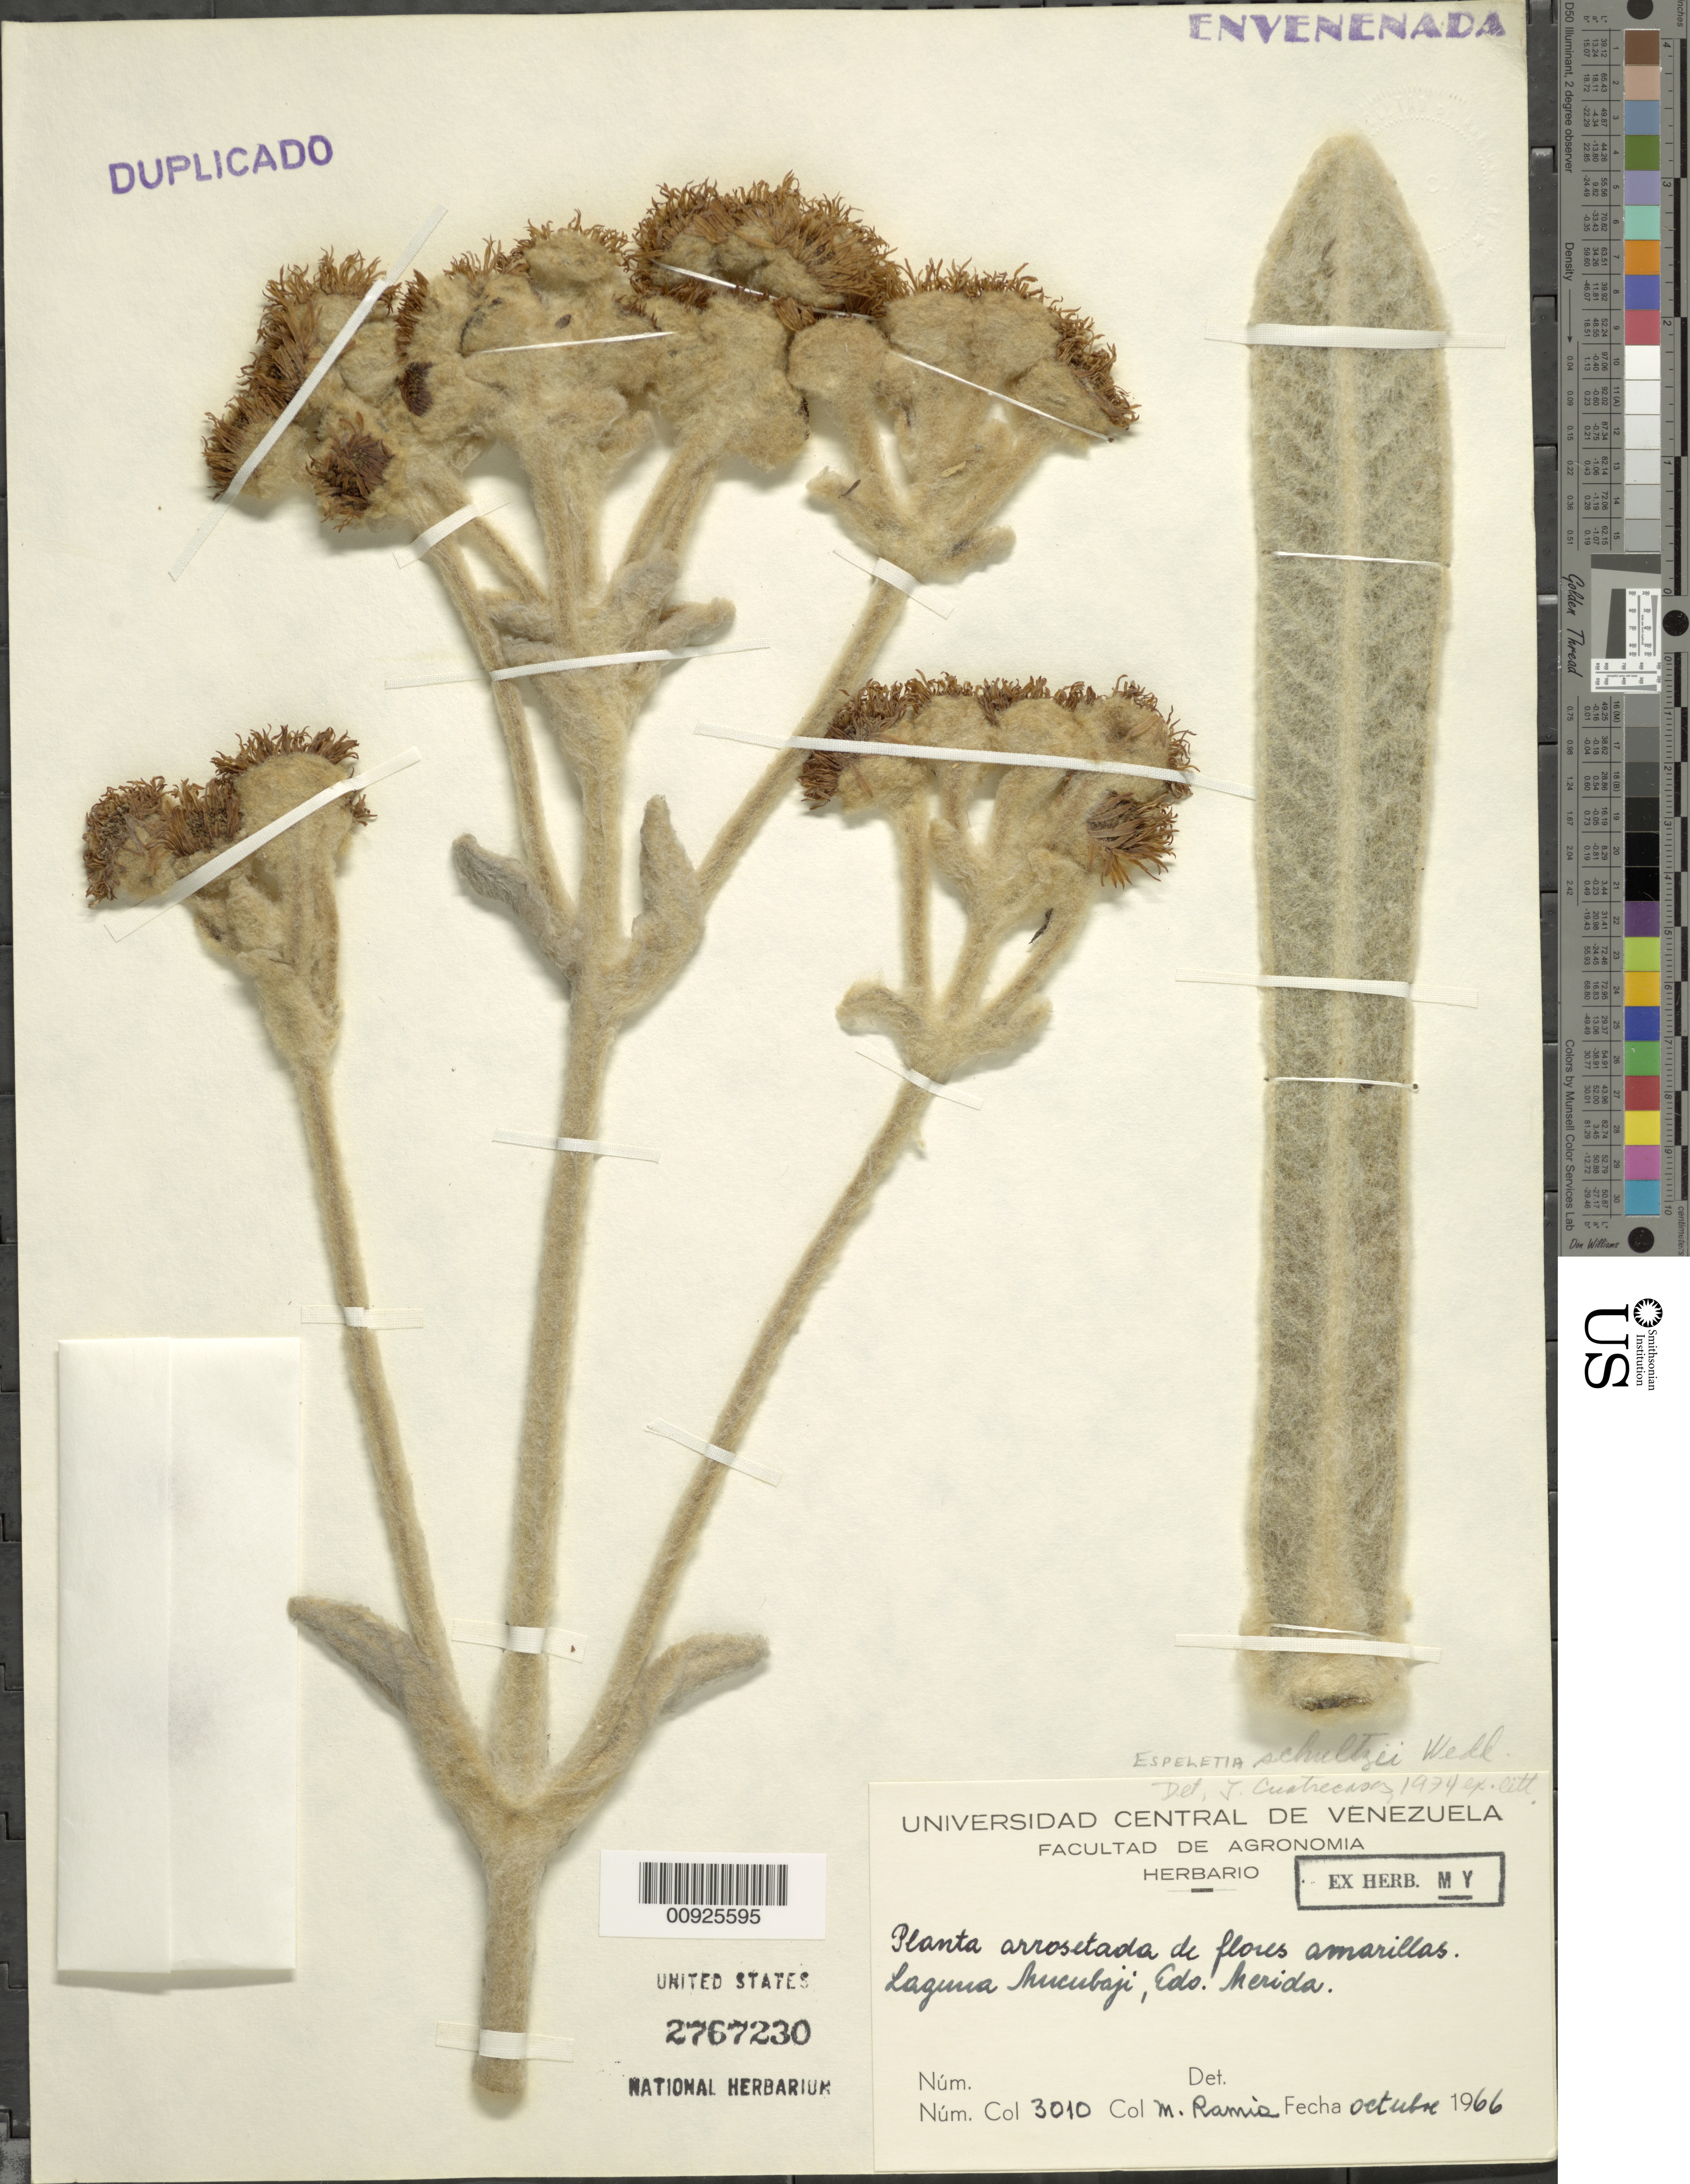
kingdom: Plantae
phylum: Tracheophyta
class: Magnoliopsida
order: Asterales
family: Asteraceae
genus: Espeletia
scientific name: Espeletia schultzii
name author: Wedd.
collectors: M. Ramia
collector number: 3010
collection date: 1966-10-01/1966-10-31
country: Venezuela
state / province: Mérida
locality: Páramo de Santo Domingo. Laguna de Mucubají, Páramo de Santo Domingo.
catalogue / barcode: US 2767230